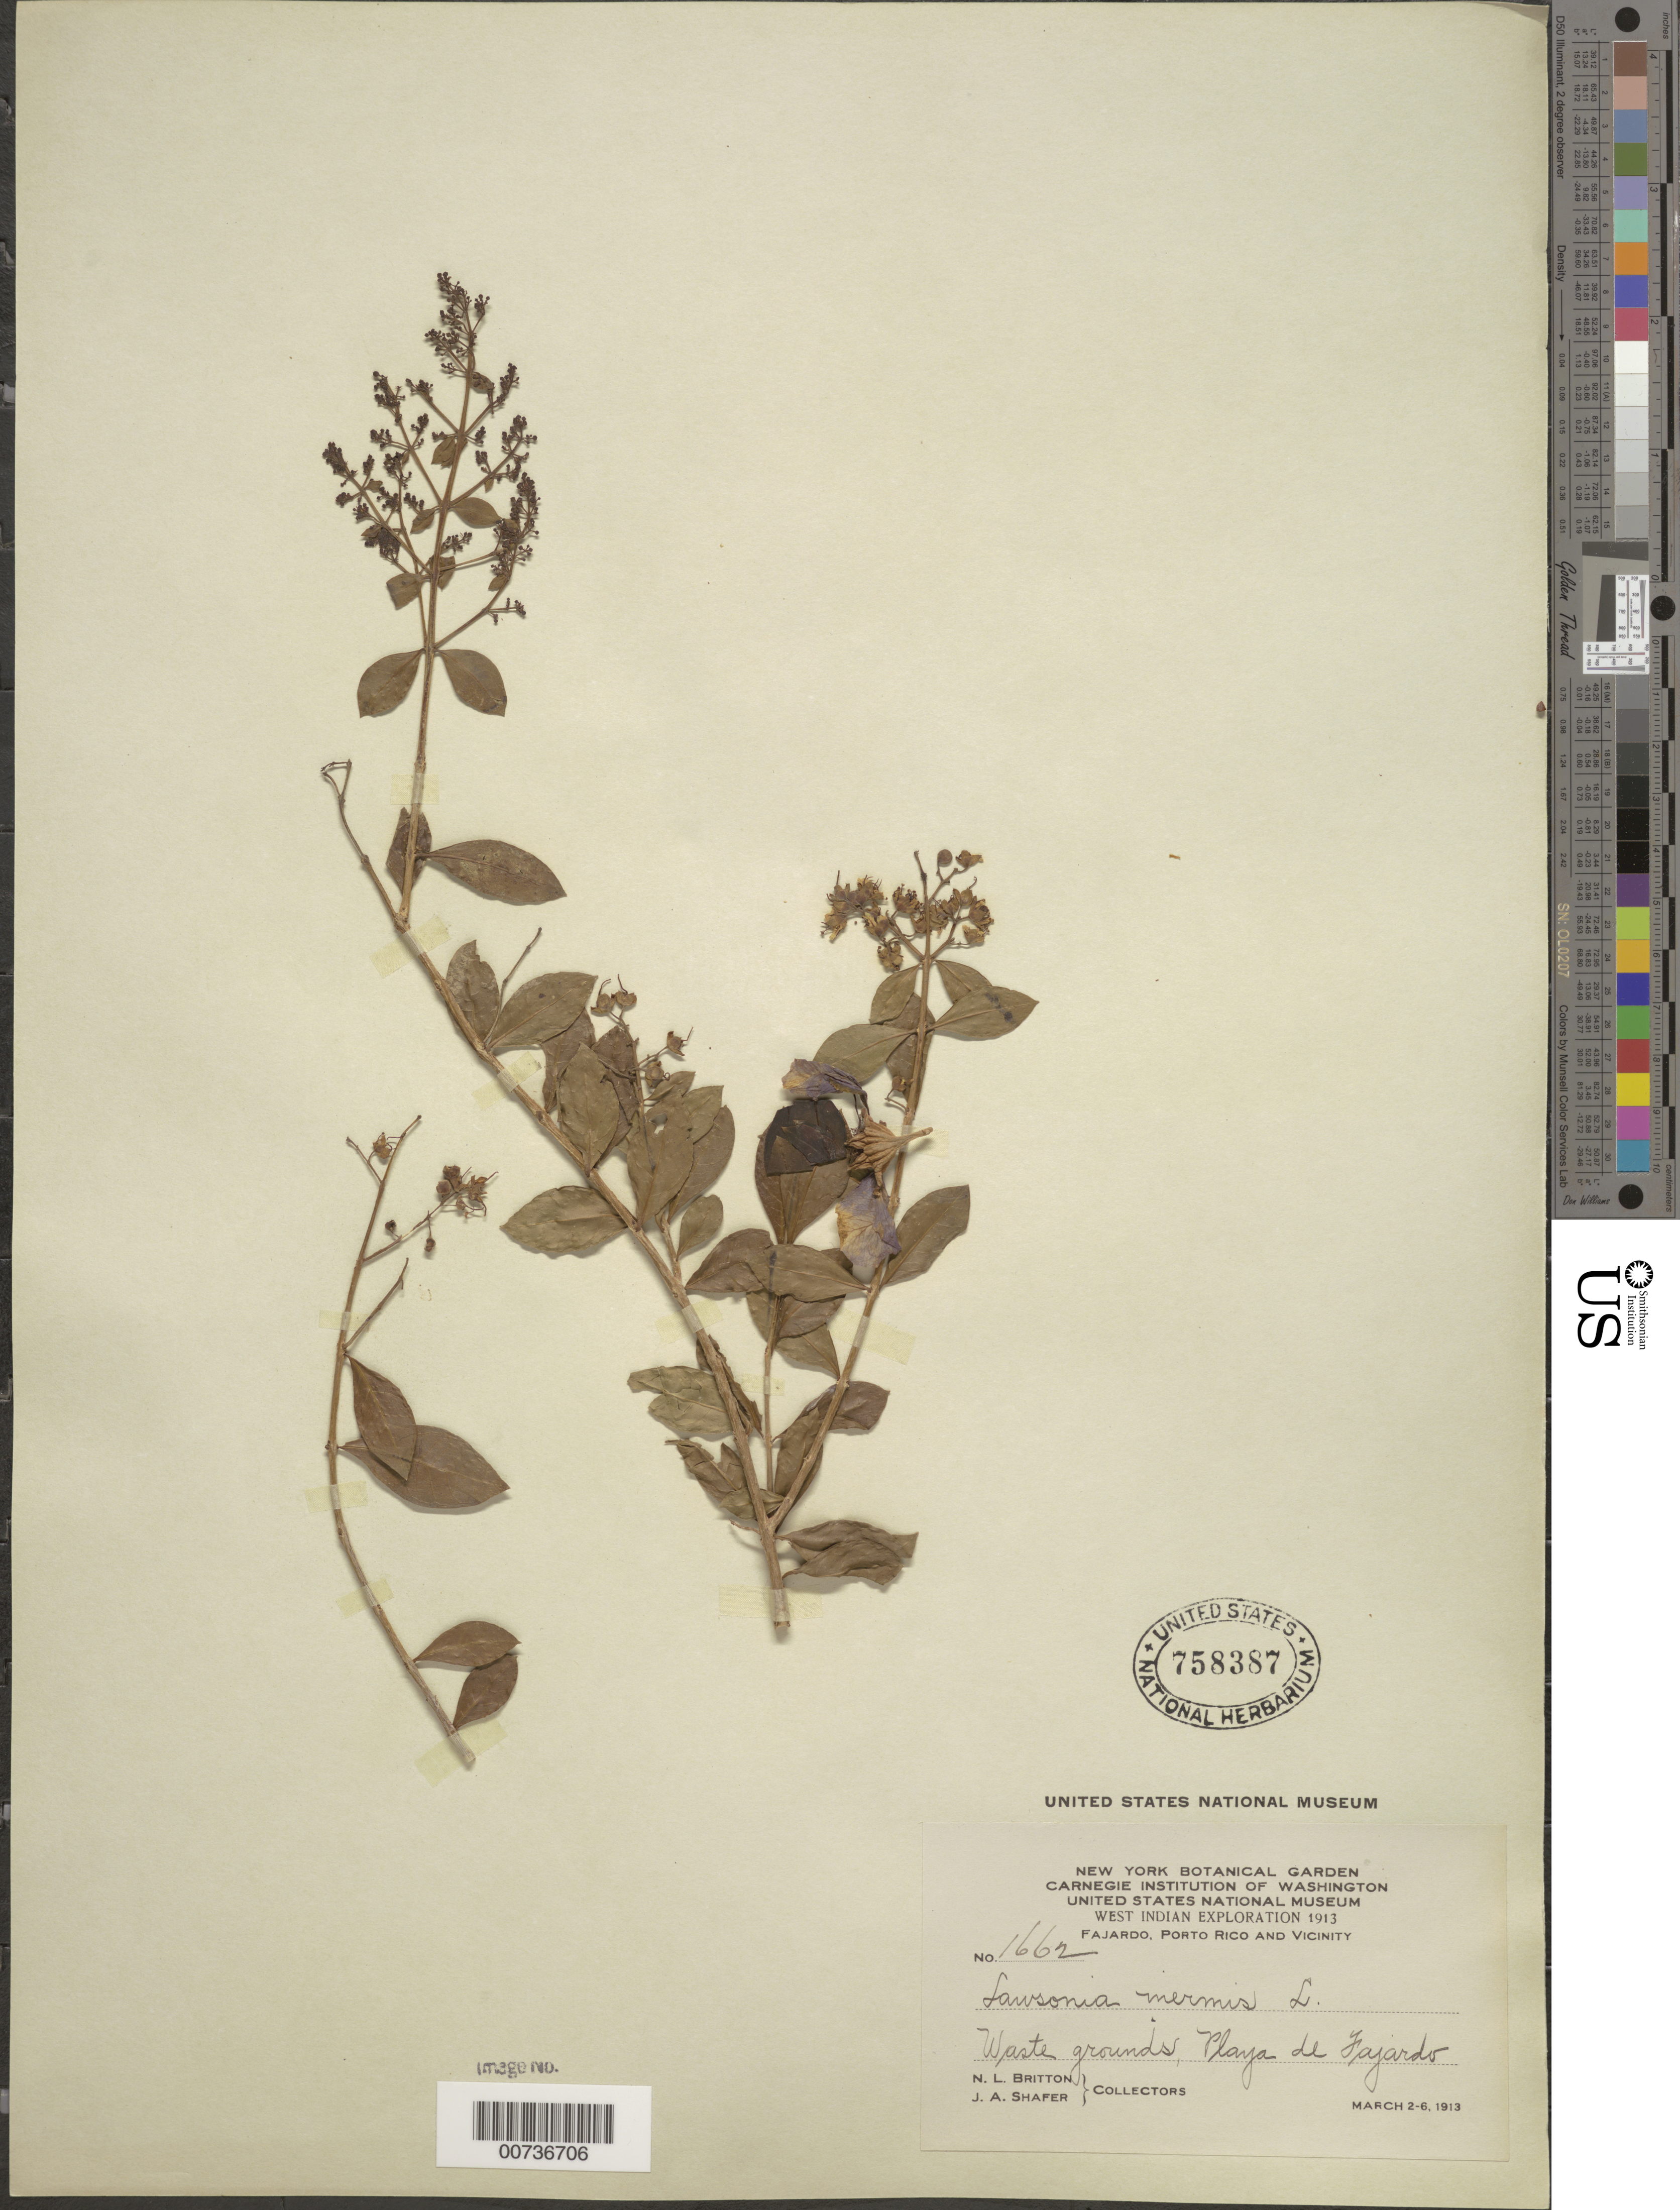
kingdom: Plantae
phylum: Tracheophyta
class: Magnoliopsida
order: Myrtales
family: Lythraceae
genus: Lawsonia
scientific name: Lawsonia inermis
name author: L.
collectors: N. Britton & J. A. Shafer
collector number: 1662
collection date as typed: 02 Mar 1913 to 06 Mar 1913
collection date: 1913-03-02/1913-03-06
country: Puerto Rico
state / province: Fajardo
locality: Playa de Fajardo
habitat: Waste grounds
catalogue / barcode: US 758387